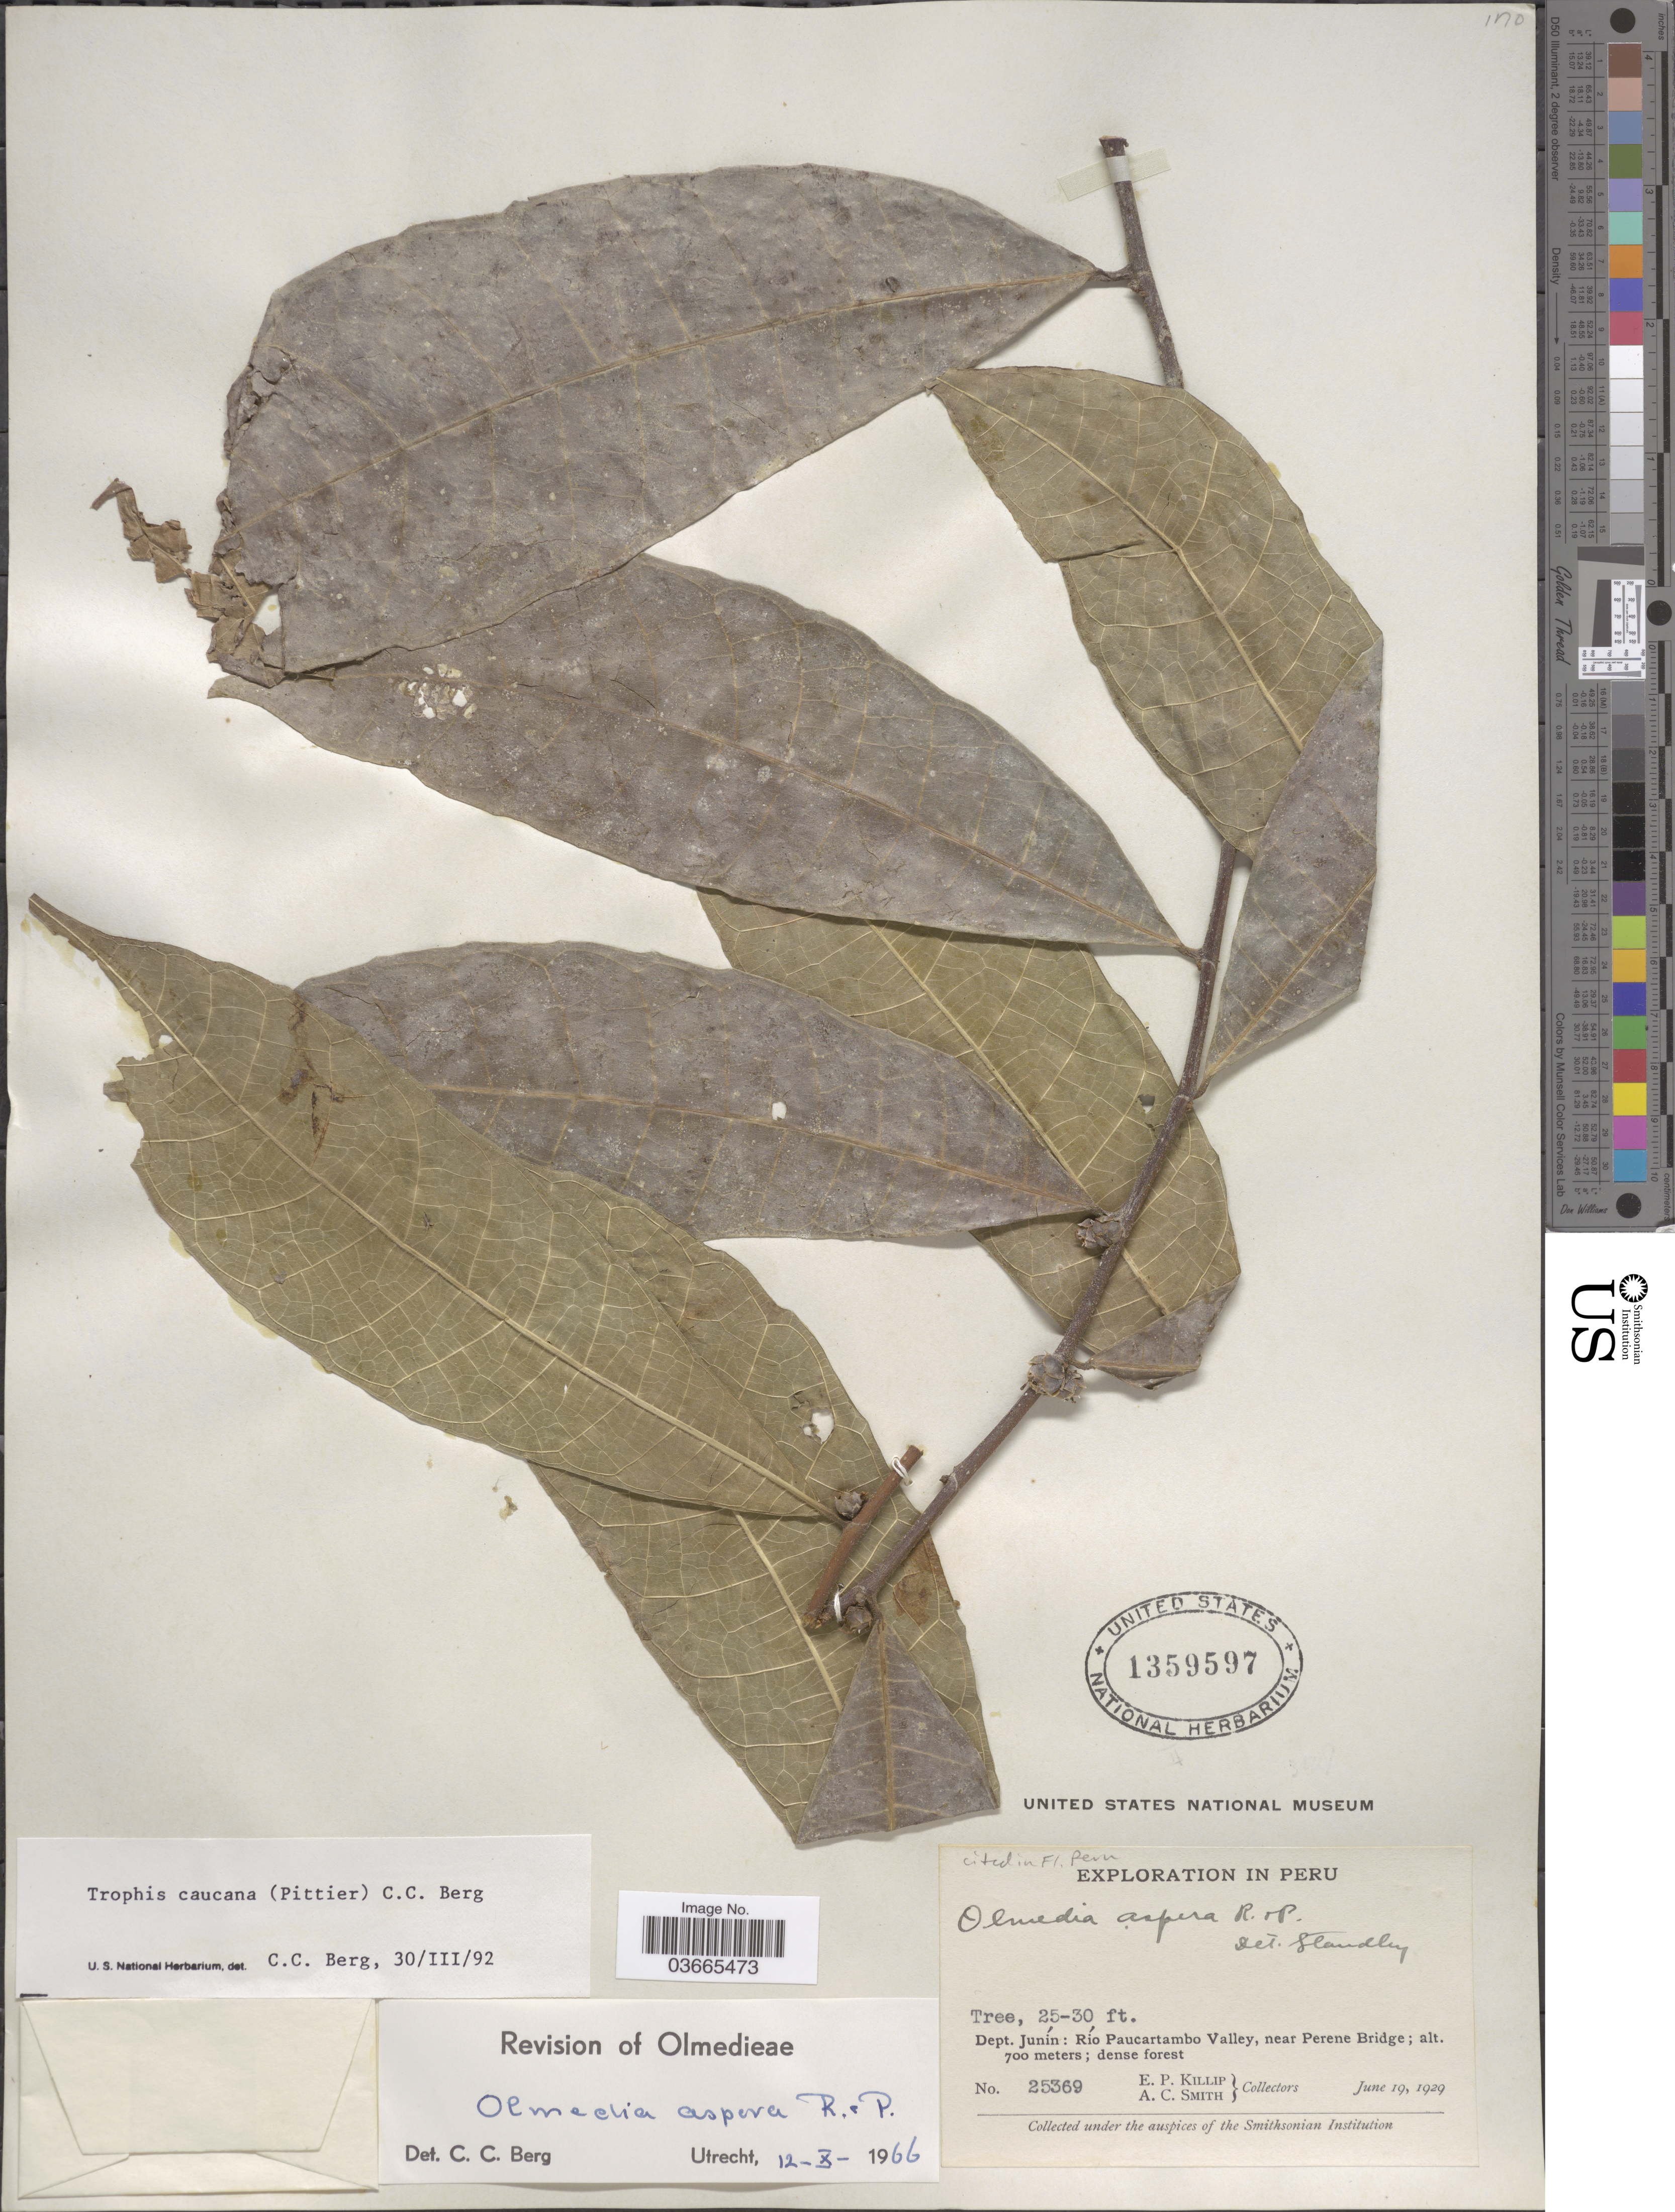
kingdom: Plantae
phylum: Tracheophyta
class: Magnoliopsida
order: Rosales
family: Moraceae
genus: Olmedia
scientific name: Olmedia aspera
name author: Ruiz & Pav.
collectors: E. P. Killip & A. C. Smith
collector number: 25369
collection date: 1929-06-19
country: Peru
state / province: Junín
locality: Dept. Junín : Río Paucartambo Valley, near Perene Bridge.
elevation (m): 700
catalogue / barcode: US 1359597